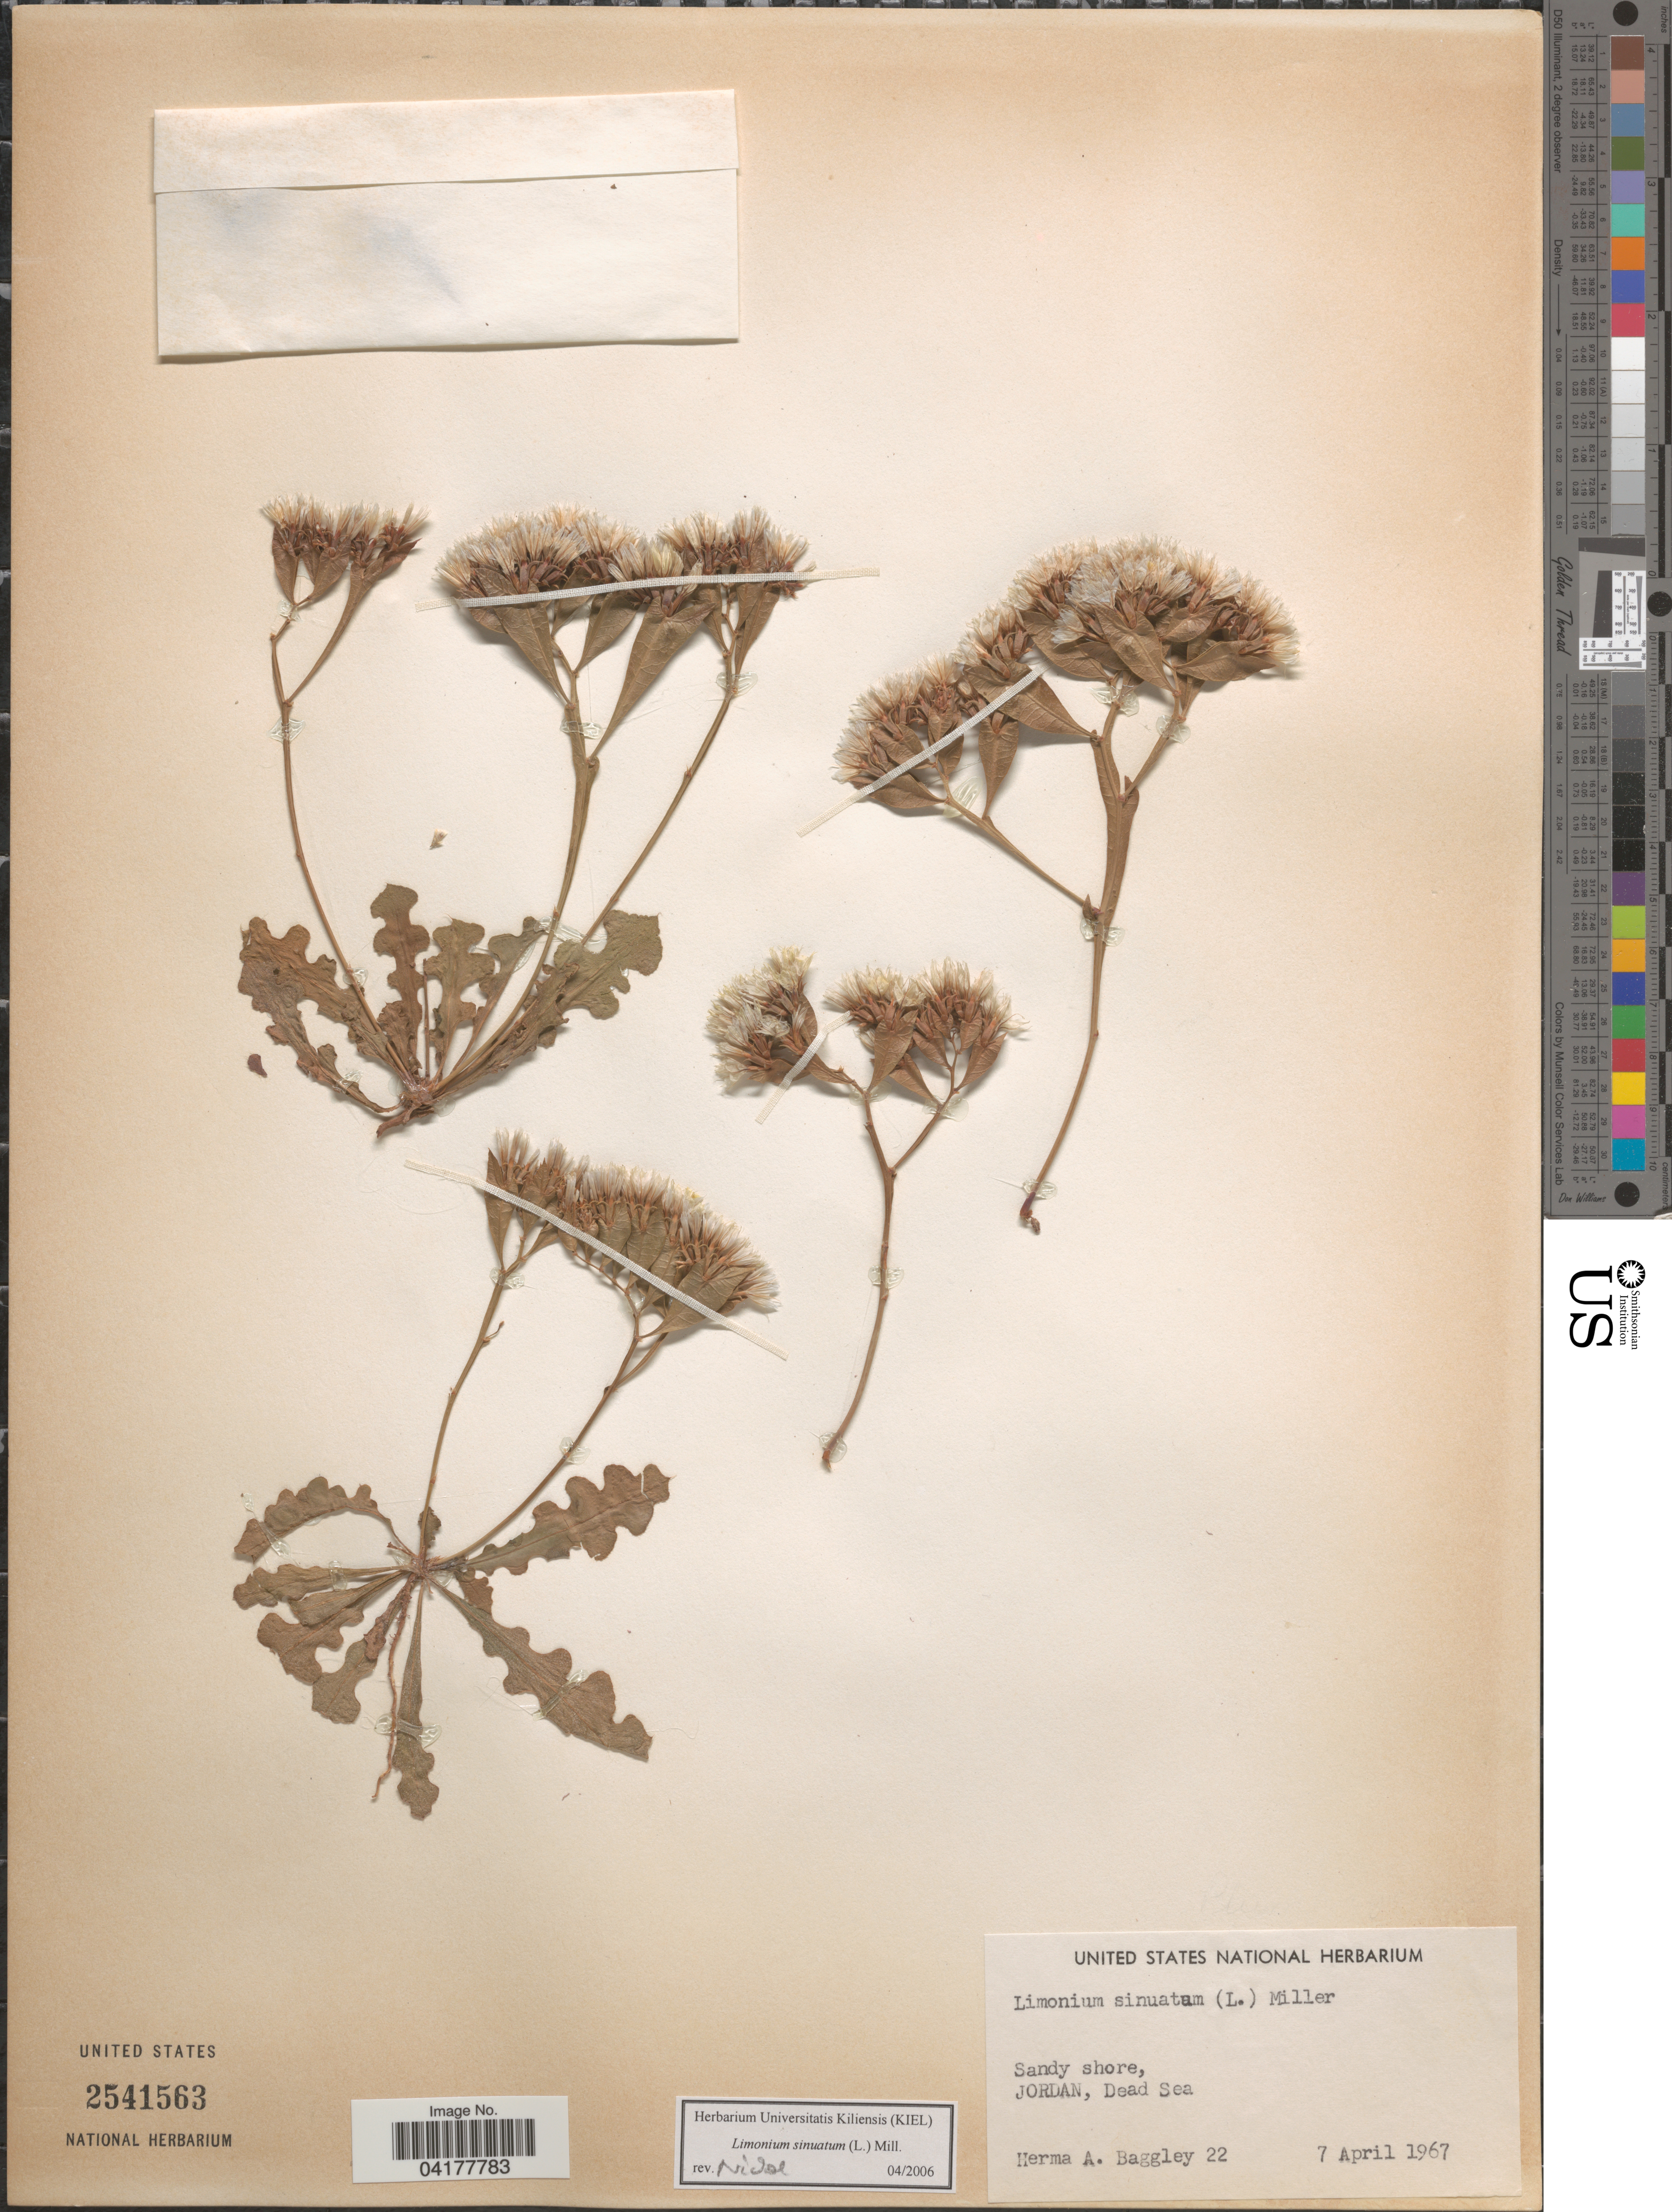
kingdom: Plantae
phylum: Tracheophyta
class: Magnoliopsida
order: Caryophyllales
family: Plumbaginaceae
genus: Limonium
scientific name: Limonium sinuatum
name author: (L.) Mill.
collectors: H. Baggley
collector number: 22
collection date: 1967-04-07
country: Jordan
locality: Dead Sea.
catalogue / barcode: US 2541563